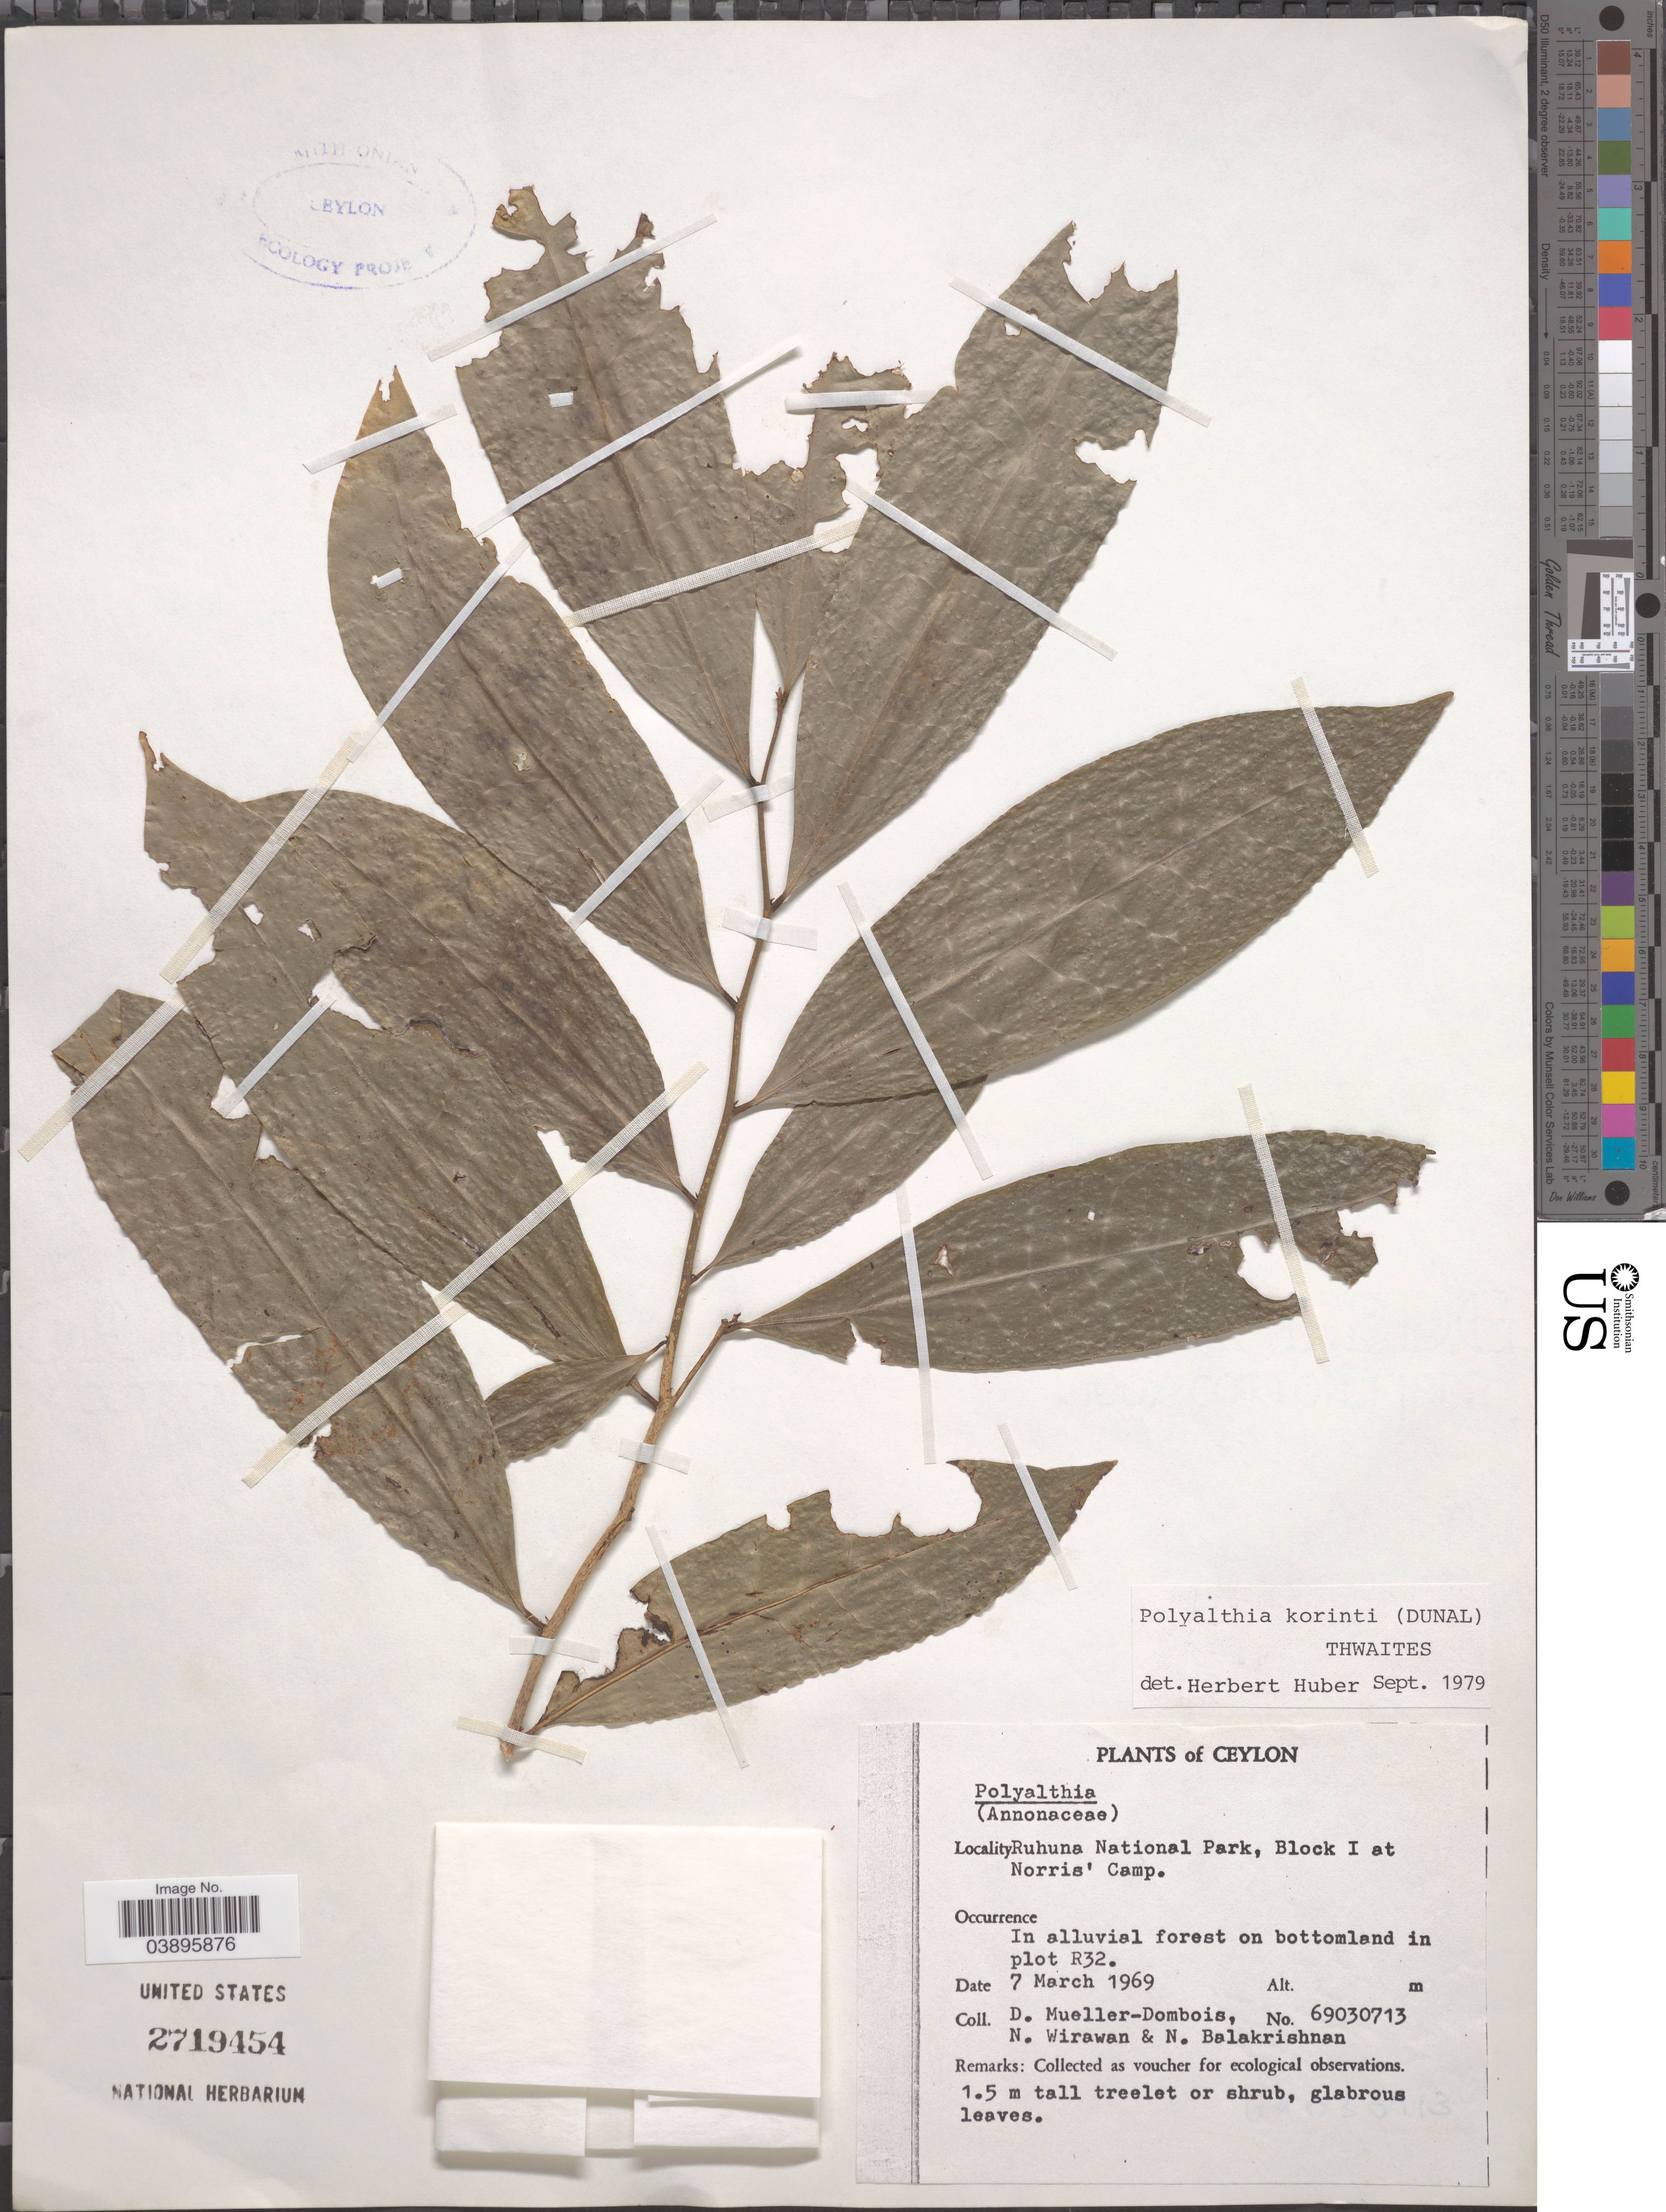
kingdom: Plantae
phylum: Tracheophyta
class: Magnoliopsida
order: Magnoliales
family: Annonaceae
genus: Polyalthia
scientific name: Polyalthia korinti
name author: (Dunal) Thwaites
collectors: D. Mueller-Dombois, N. Wirawan & N. Balakrishnan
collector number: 69030713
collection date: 1969-03-07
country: Sri Lanka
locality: Ceylon. Ruhuna National Park, Block I at Norris' Camp. On bottomland in plot R32.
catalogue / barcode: US 2719454